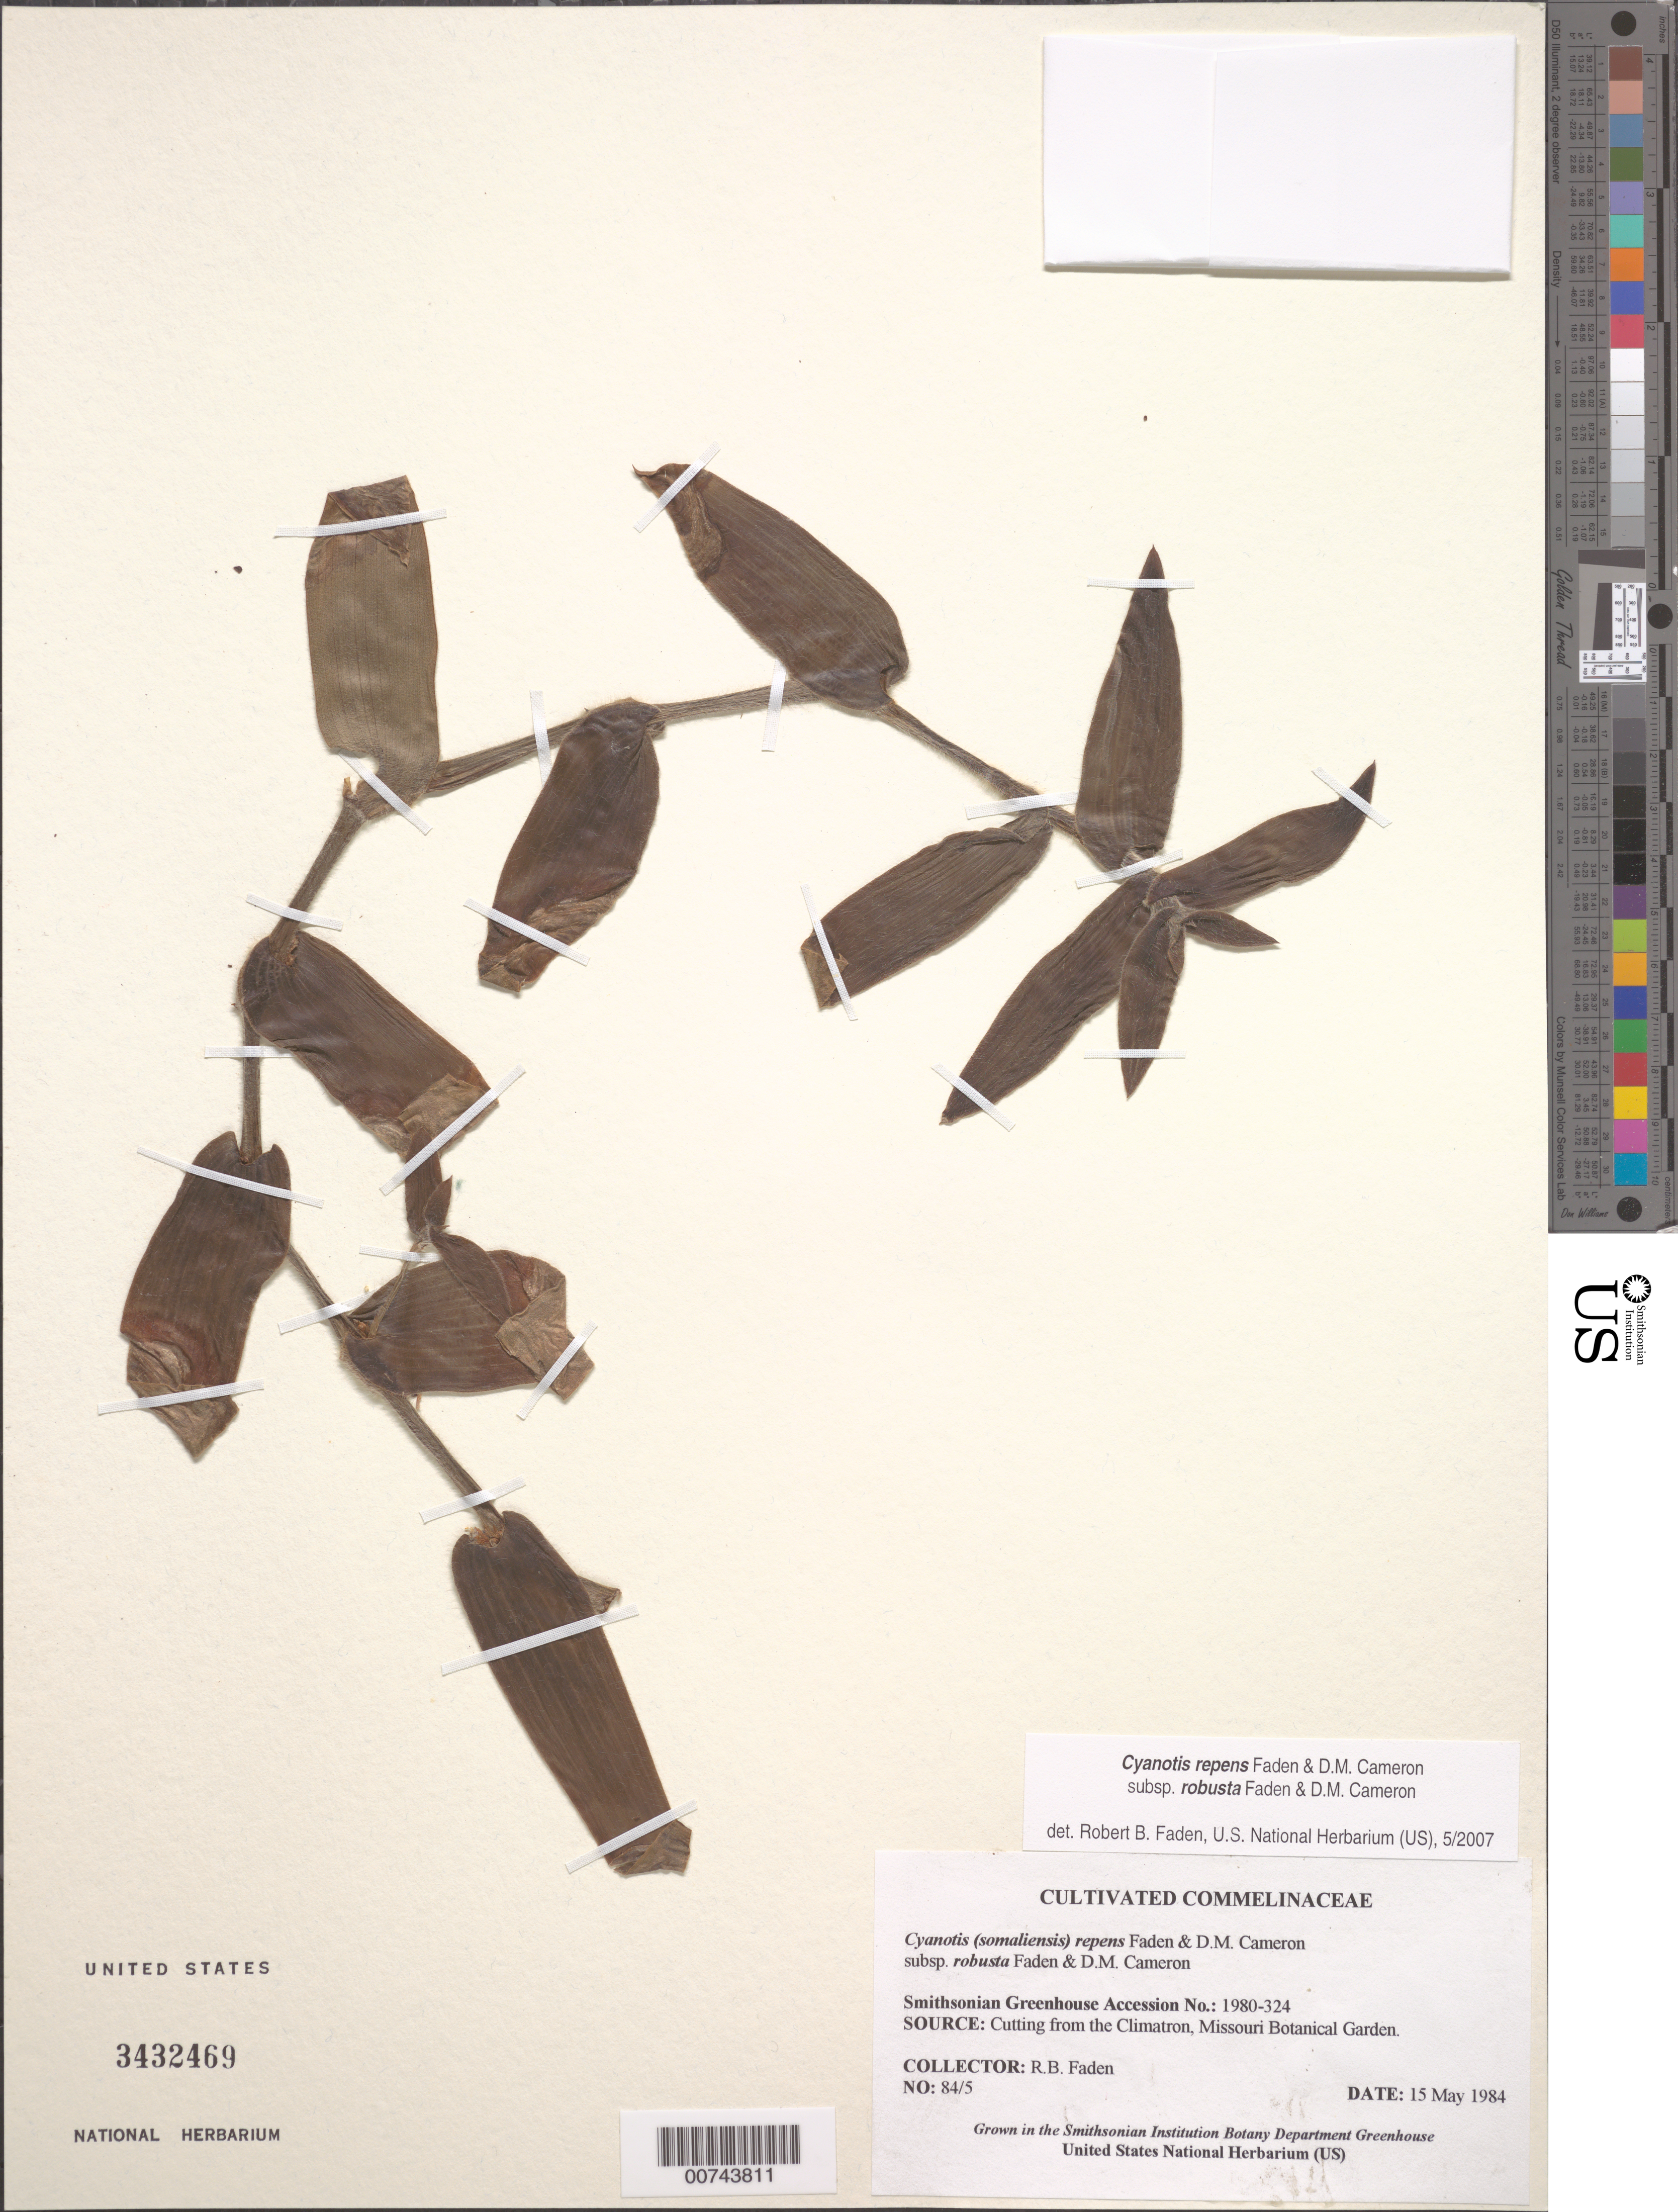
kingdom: Plantae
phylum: Tracheophyta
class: Liliopsida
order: Commelinales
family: Commelinaceae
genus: Cyanotis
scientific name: Cyanotis repens subsp. robusta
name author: Faden & D.M. Cameron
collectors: R. B. Faden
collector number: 84/5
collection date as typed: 15 May 1984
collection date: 1984-05-15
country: United States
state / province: Maryland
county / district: Prince George's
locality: Smithsonian Greenhouse.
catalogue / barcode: US 3432469